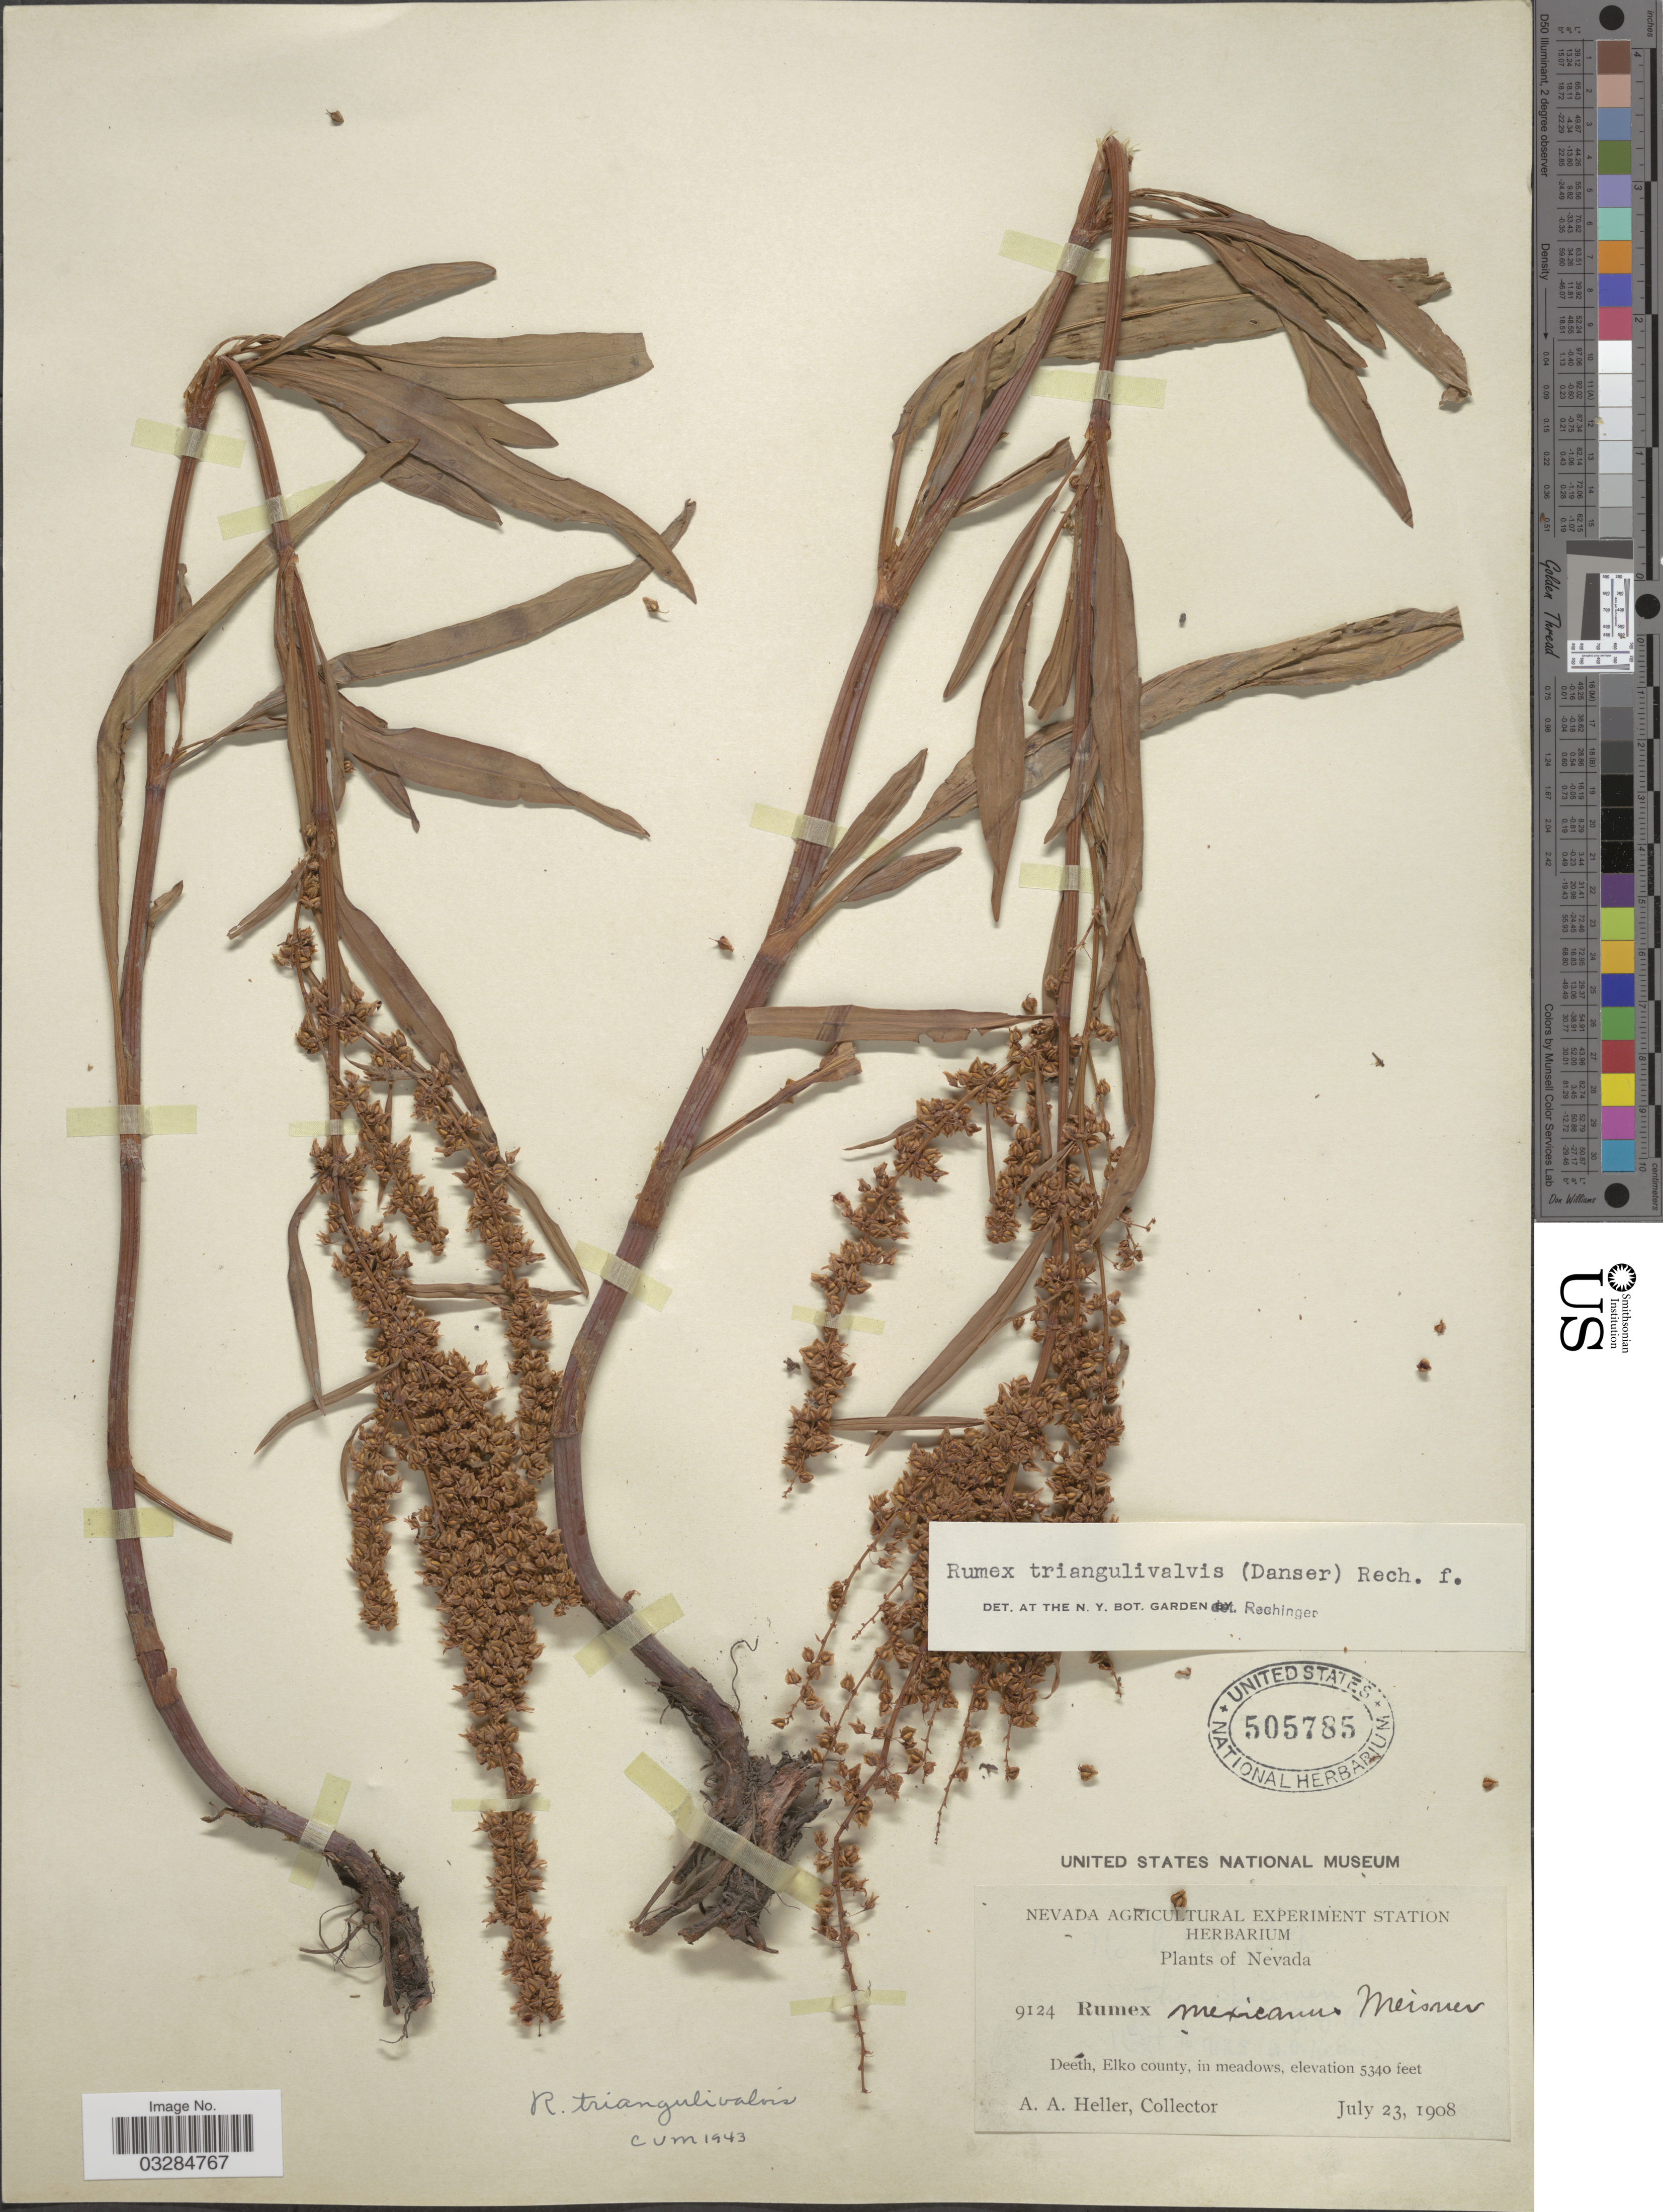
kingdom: Plantae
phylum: Tracheophyta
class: Magnoliopsida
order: Caryophyllales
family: Polygonaceae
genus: Rumex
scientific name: Rumex triangulivalvis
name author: (Danser) Rech. f.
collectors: A. A. Heller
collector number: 9124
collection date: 1908-07-23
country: United States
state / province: Nevada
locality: Deeth, Elko county.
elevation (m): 1628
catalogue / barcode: US 505785